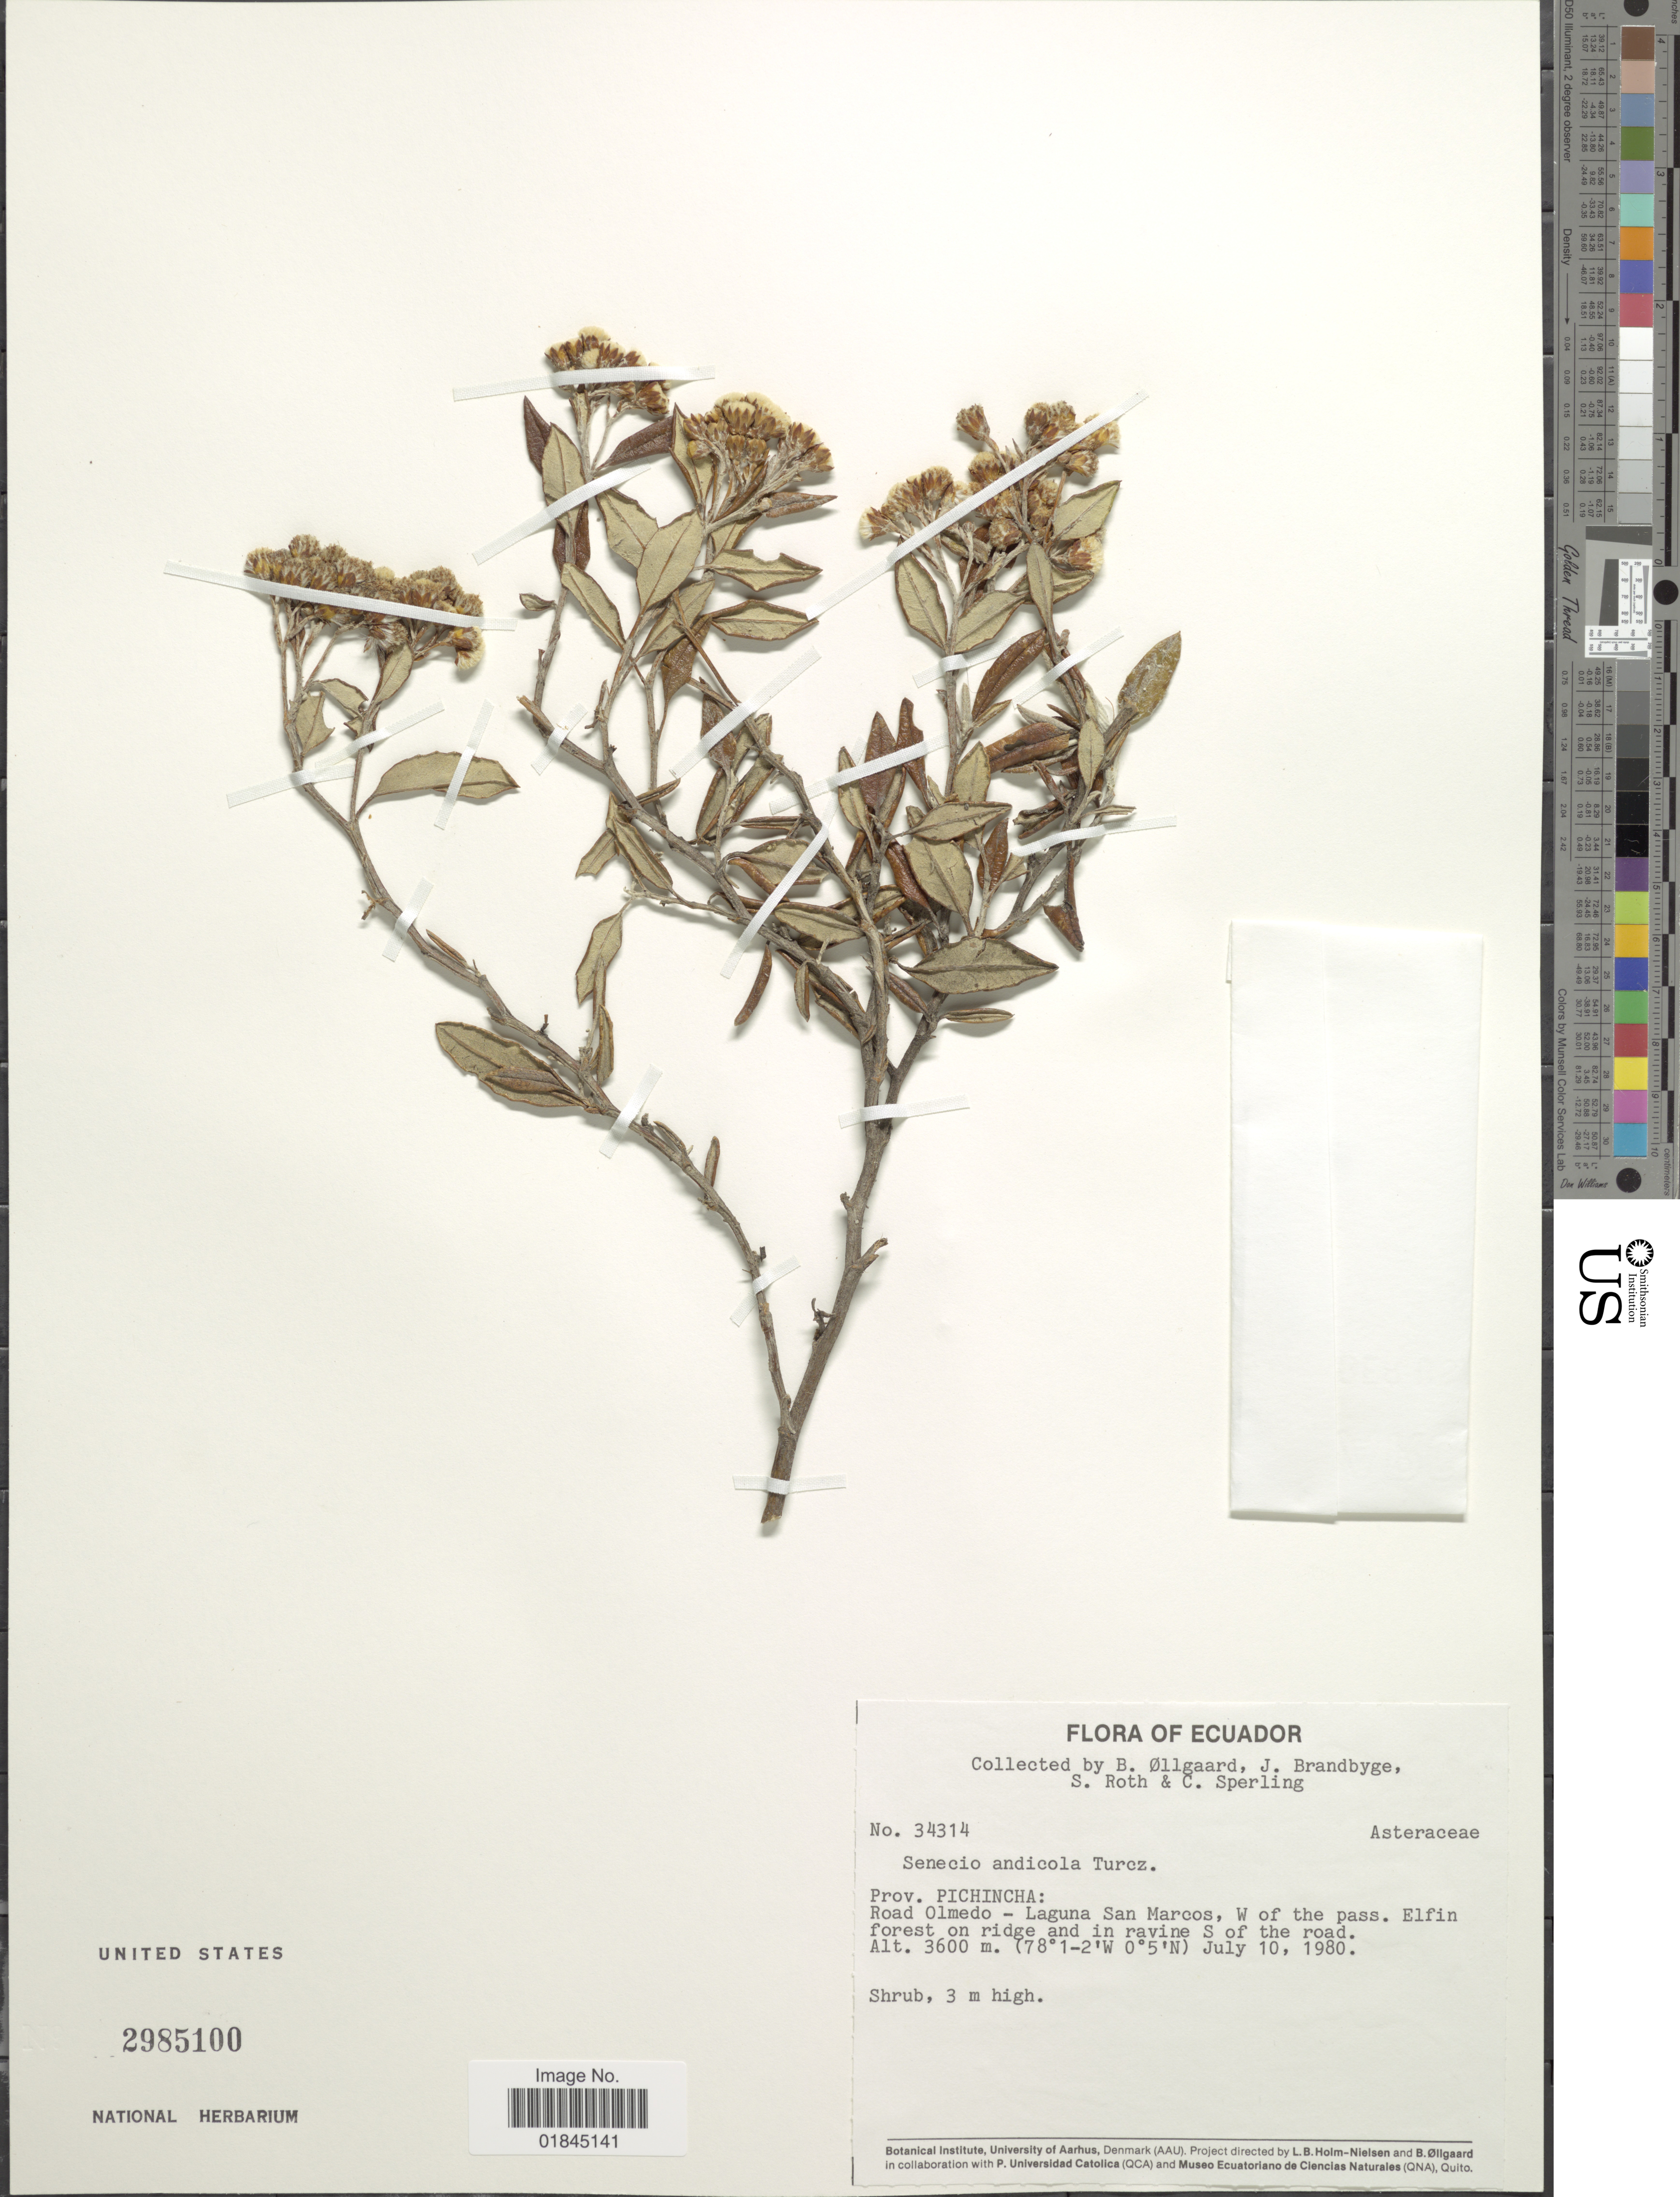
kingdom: Plantae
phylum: Tracheophyta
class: Magnoliopsida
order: Asterales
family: Asteraceae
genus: Pentacalia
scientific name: Pentacalia andicola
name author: (Turcz.) Cuatrec.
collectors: B. Øllgaard, J. Brandbyge, S. Roth & C. Sperling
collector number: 34314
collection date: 1980-07-10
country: Ecuador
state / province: Pichincha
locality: Prov. Pichincha: Road Olmedo - Laguna San Marcos, W of the pass. Elfin forest on ridge and in ravine S of the road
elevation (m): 3600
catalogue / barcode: US 2985100